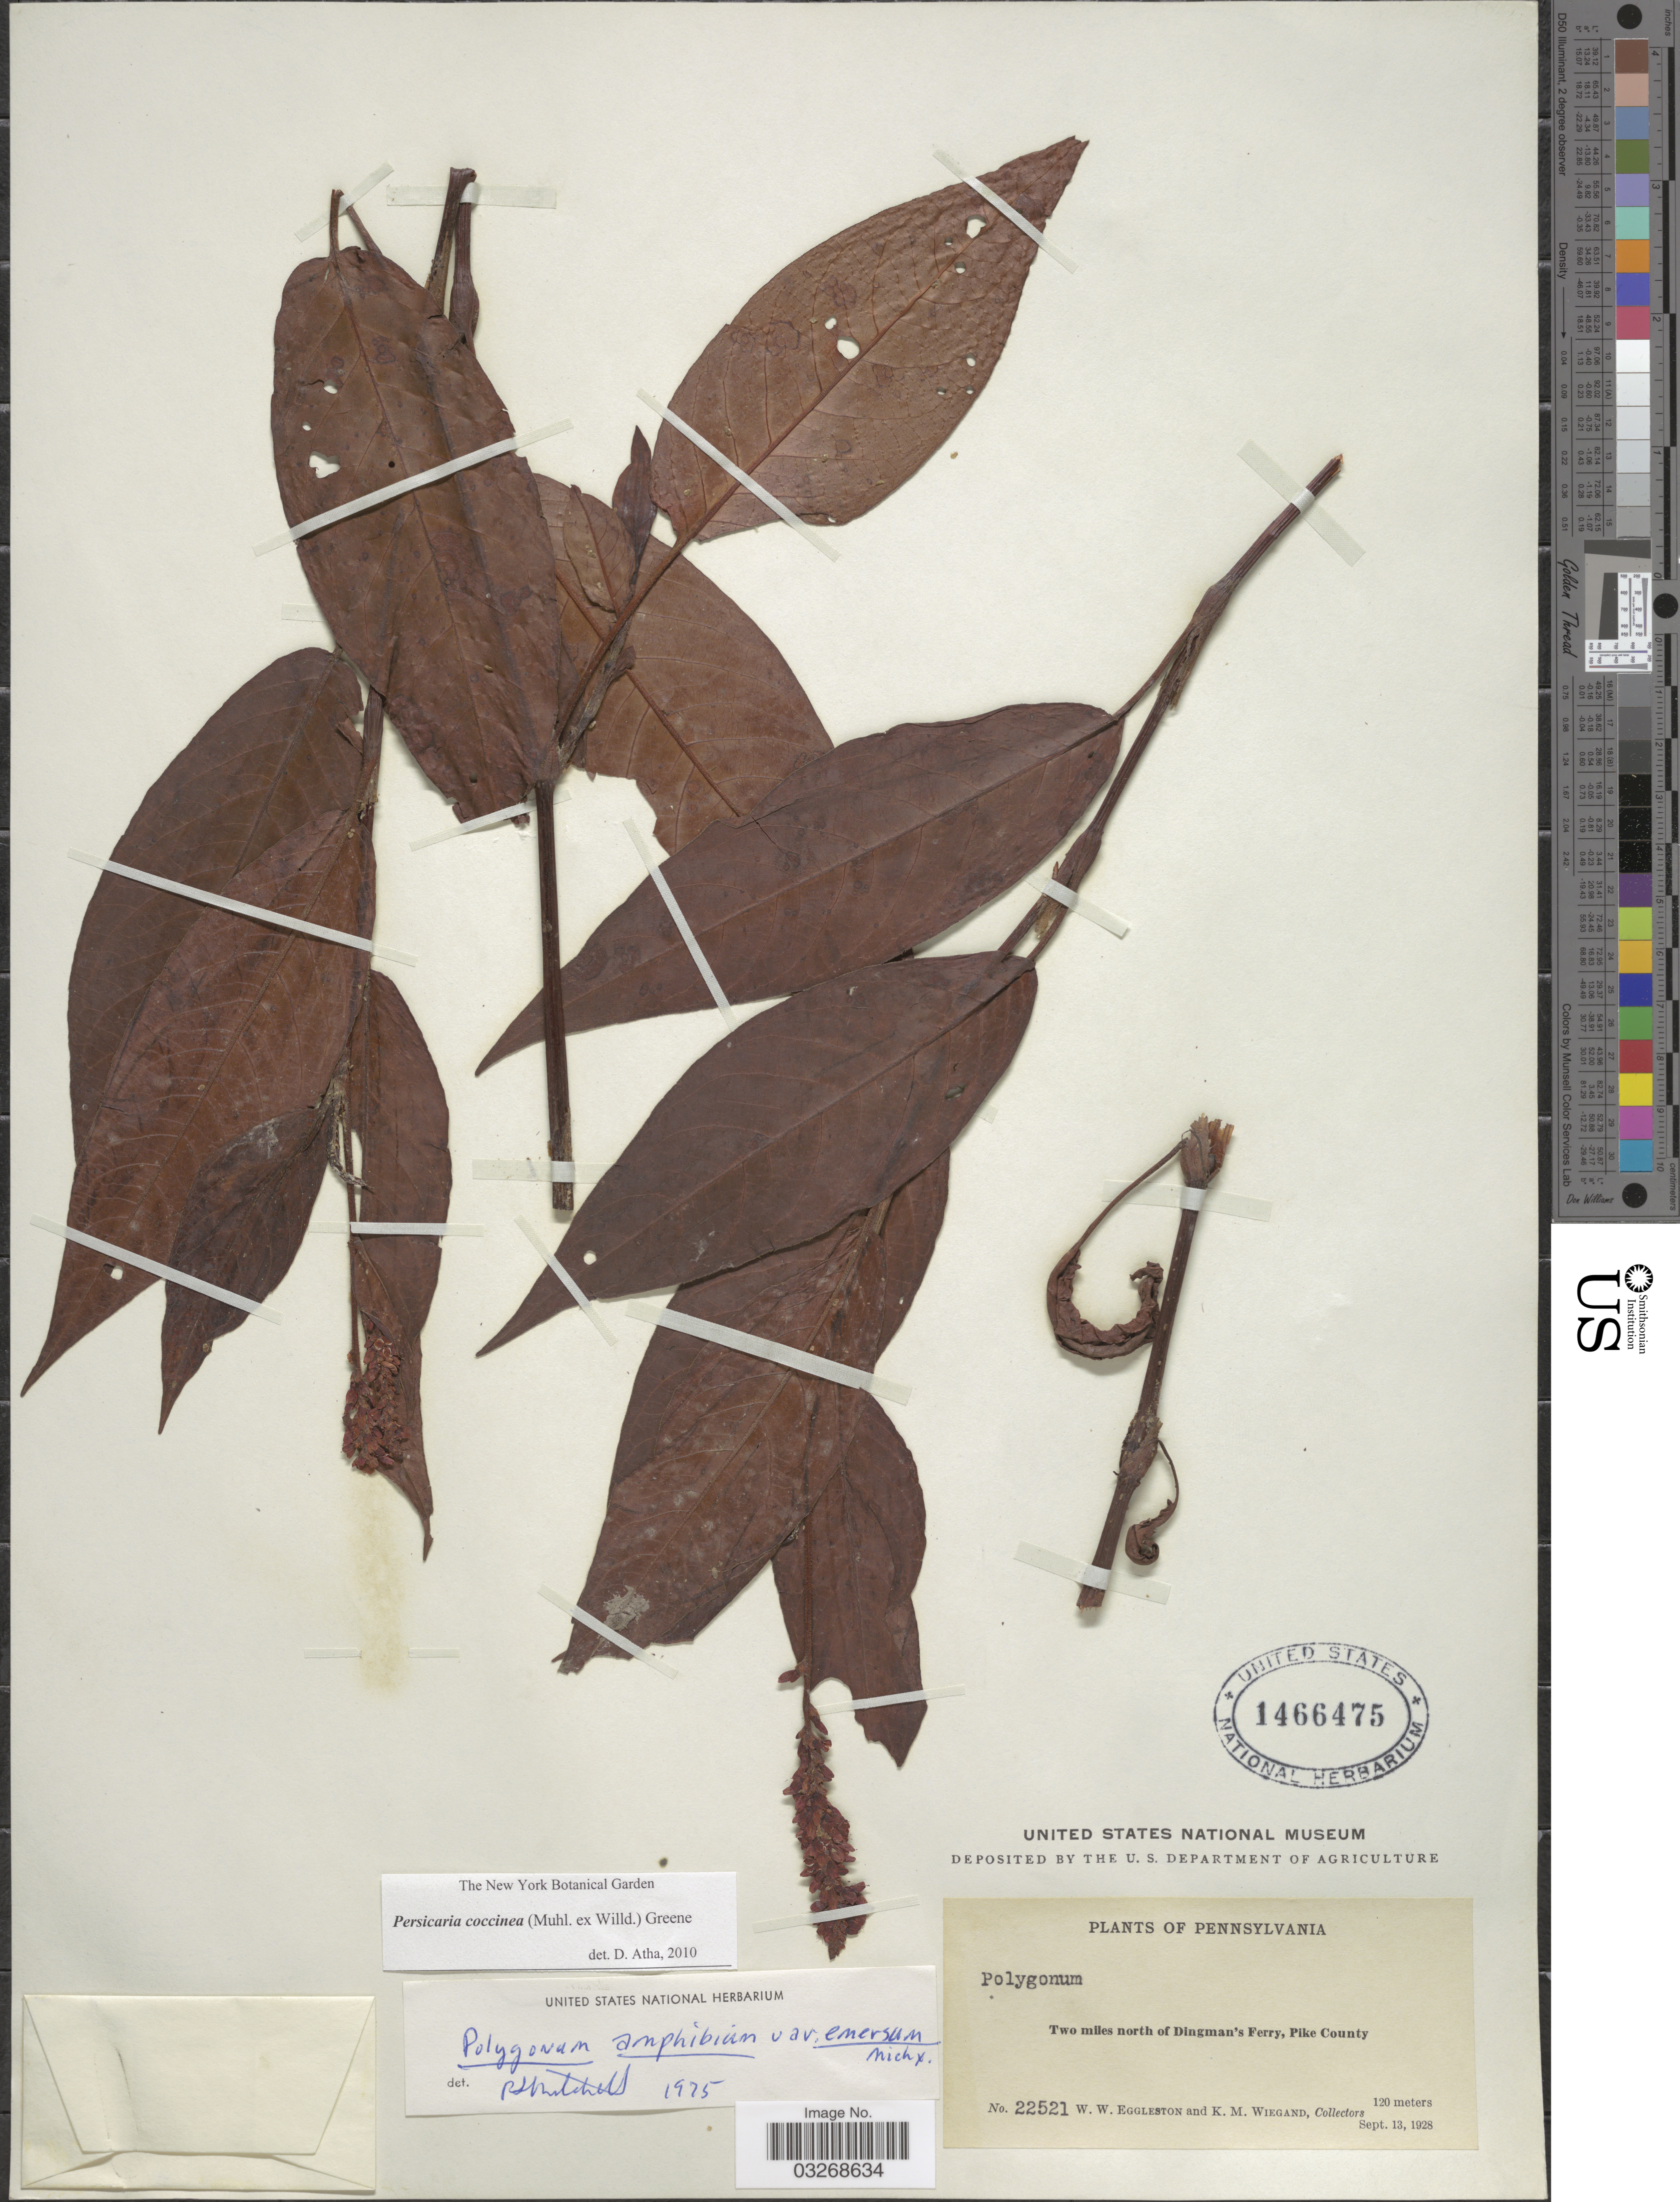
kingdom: Plantae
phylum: Tracheophyta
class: Magnoliopsida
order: Caryophyllales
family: Polygonaceae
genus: Persicaria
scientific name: Persicaria coccinea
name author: (Muhl. ex Willd.) Greene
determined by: Atha, D. E.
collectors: W. W. Eggleston & K. M. Wiegand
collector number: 22521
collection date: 1928-09-13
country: United States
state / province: Pennsylvania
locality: Two miles north of Dingman's Ferry, Pike County.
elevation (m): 120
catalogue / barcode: US 1466475